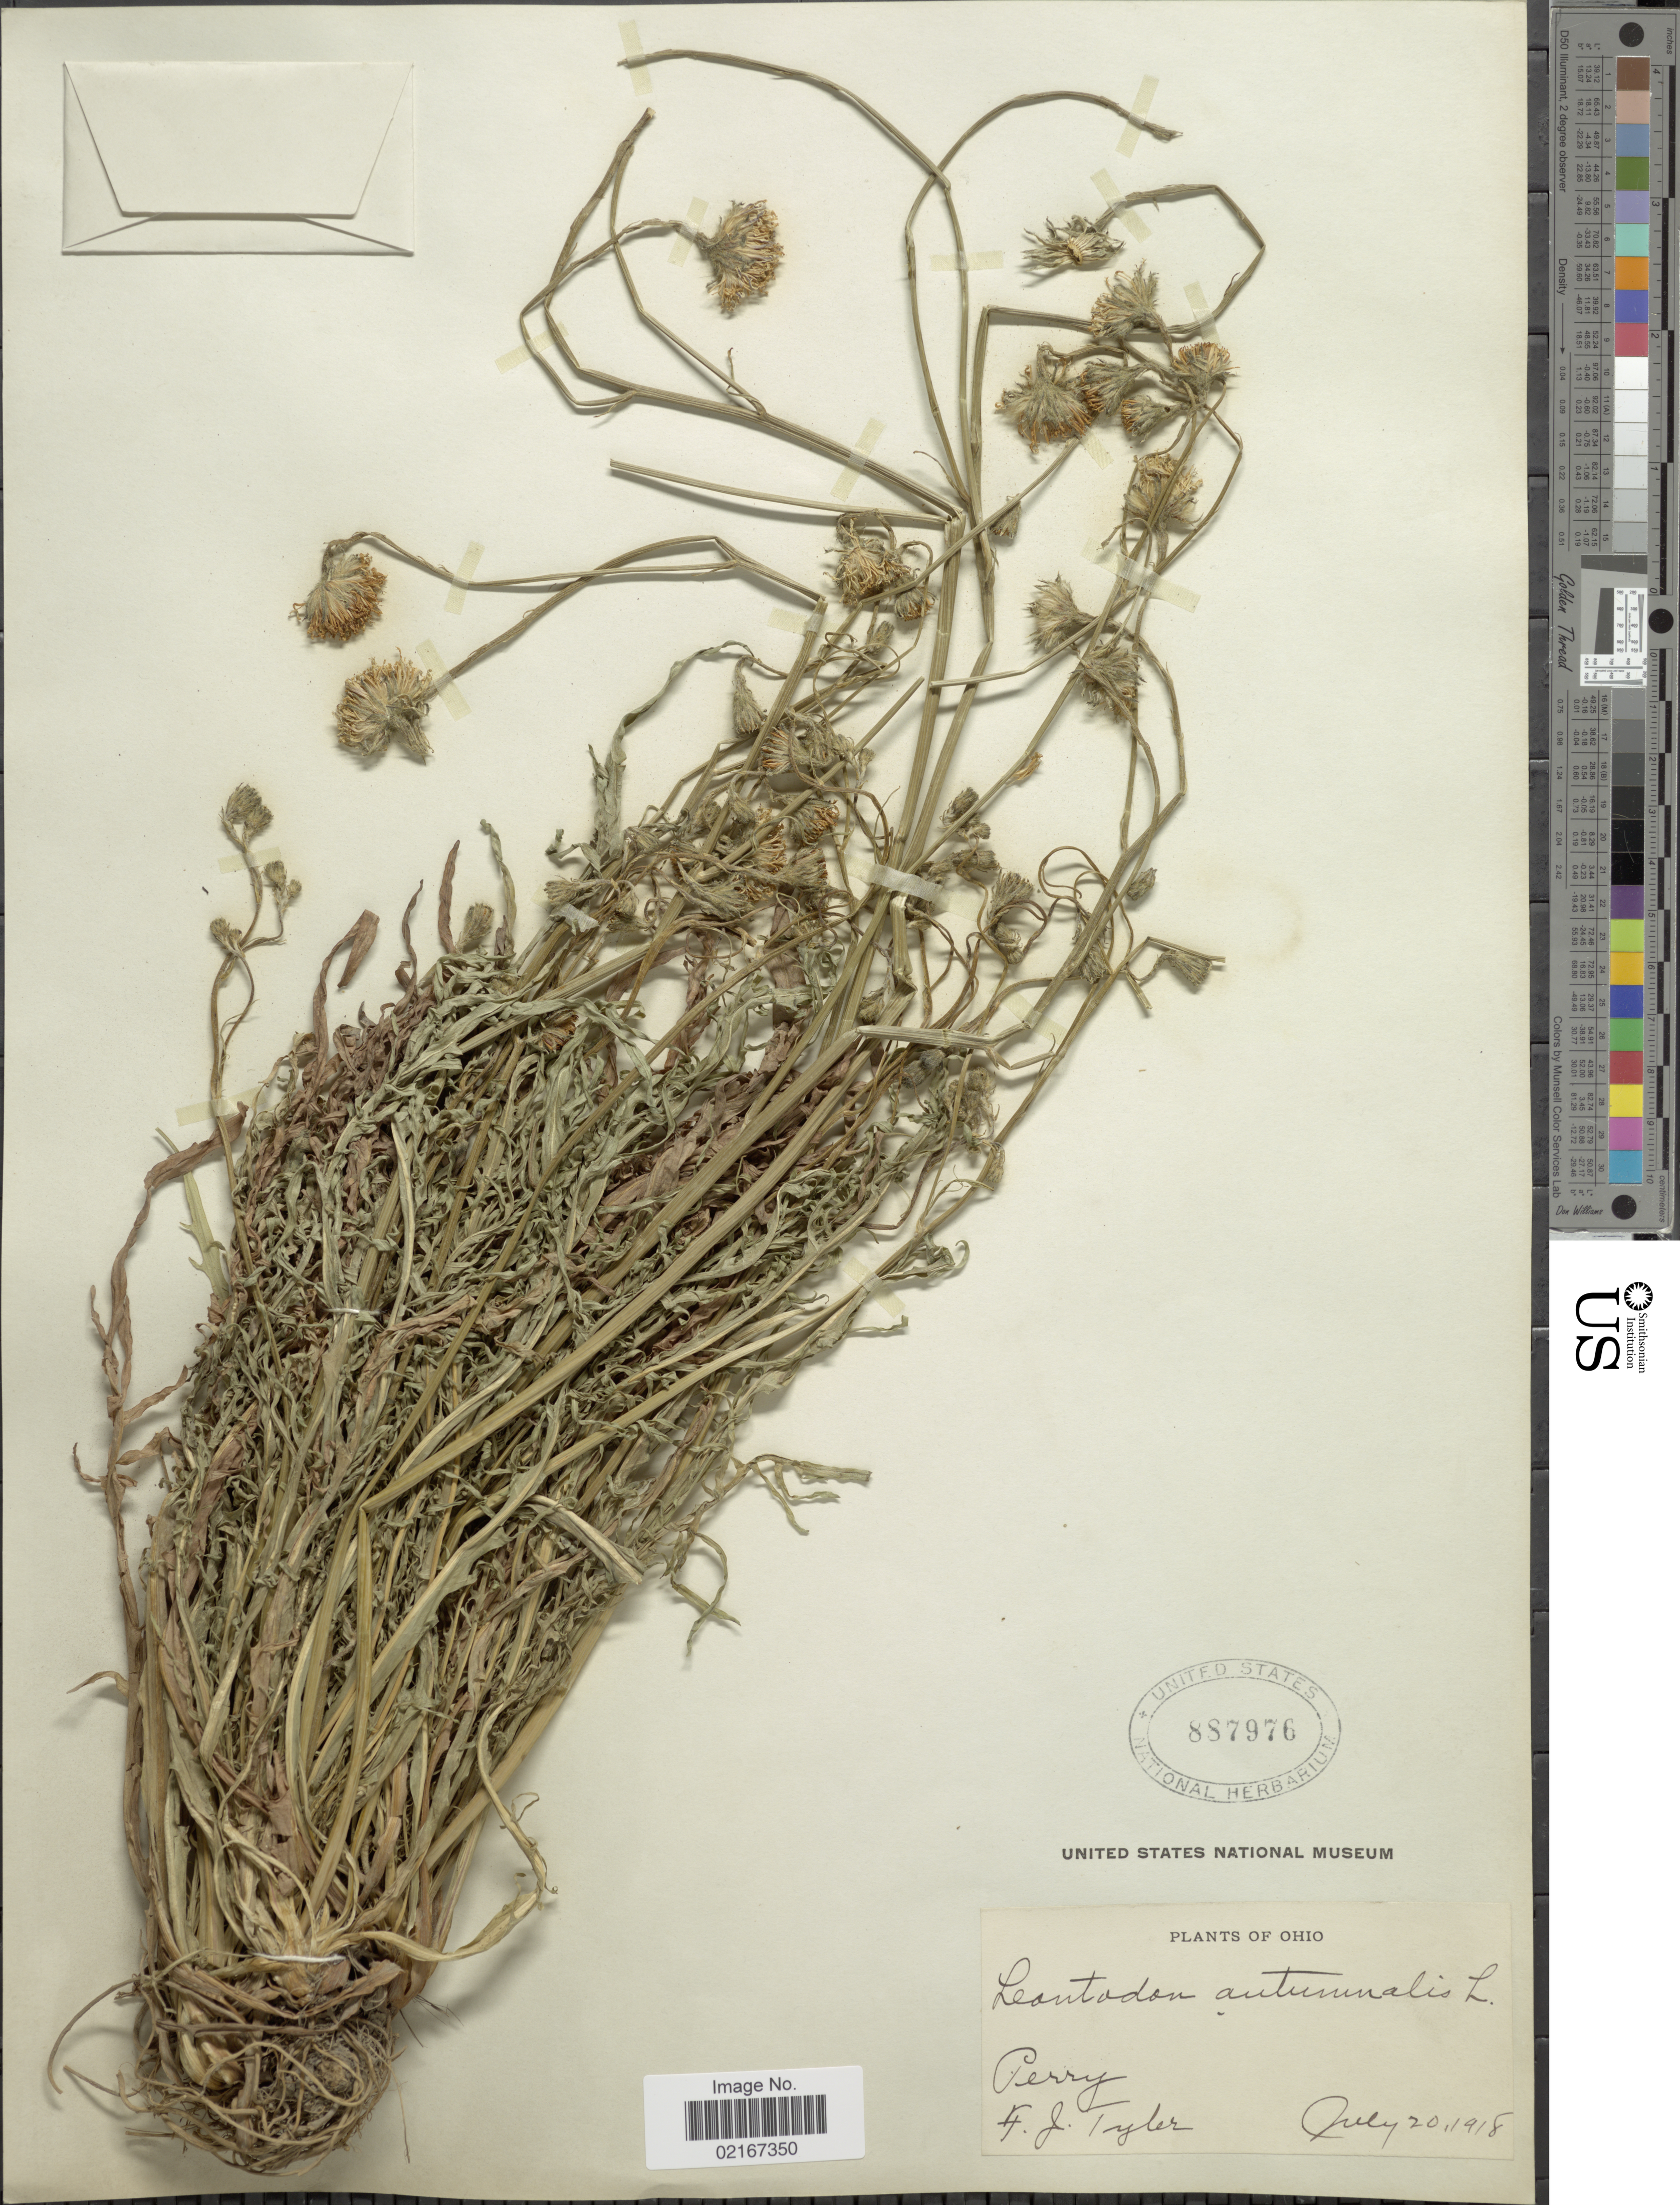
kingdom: Plantae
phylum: Tracheophyta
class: Magnoliopsida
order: Asterales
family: Asteraceae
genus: Scorzoneroides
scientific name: Scorzoneroides autumnalis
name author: (L.) Moench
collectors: F. Tyler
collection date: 1918-07-20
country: United States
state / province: Ohio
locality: Perry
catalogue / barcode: US 887976